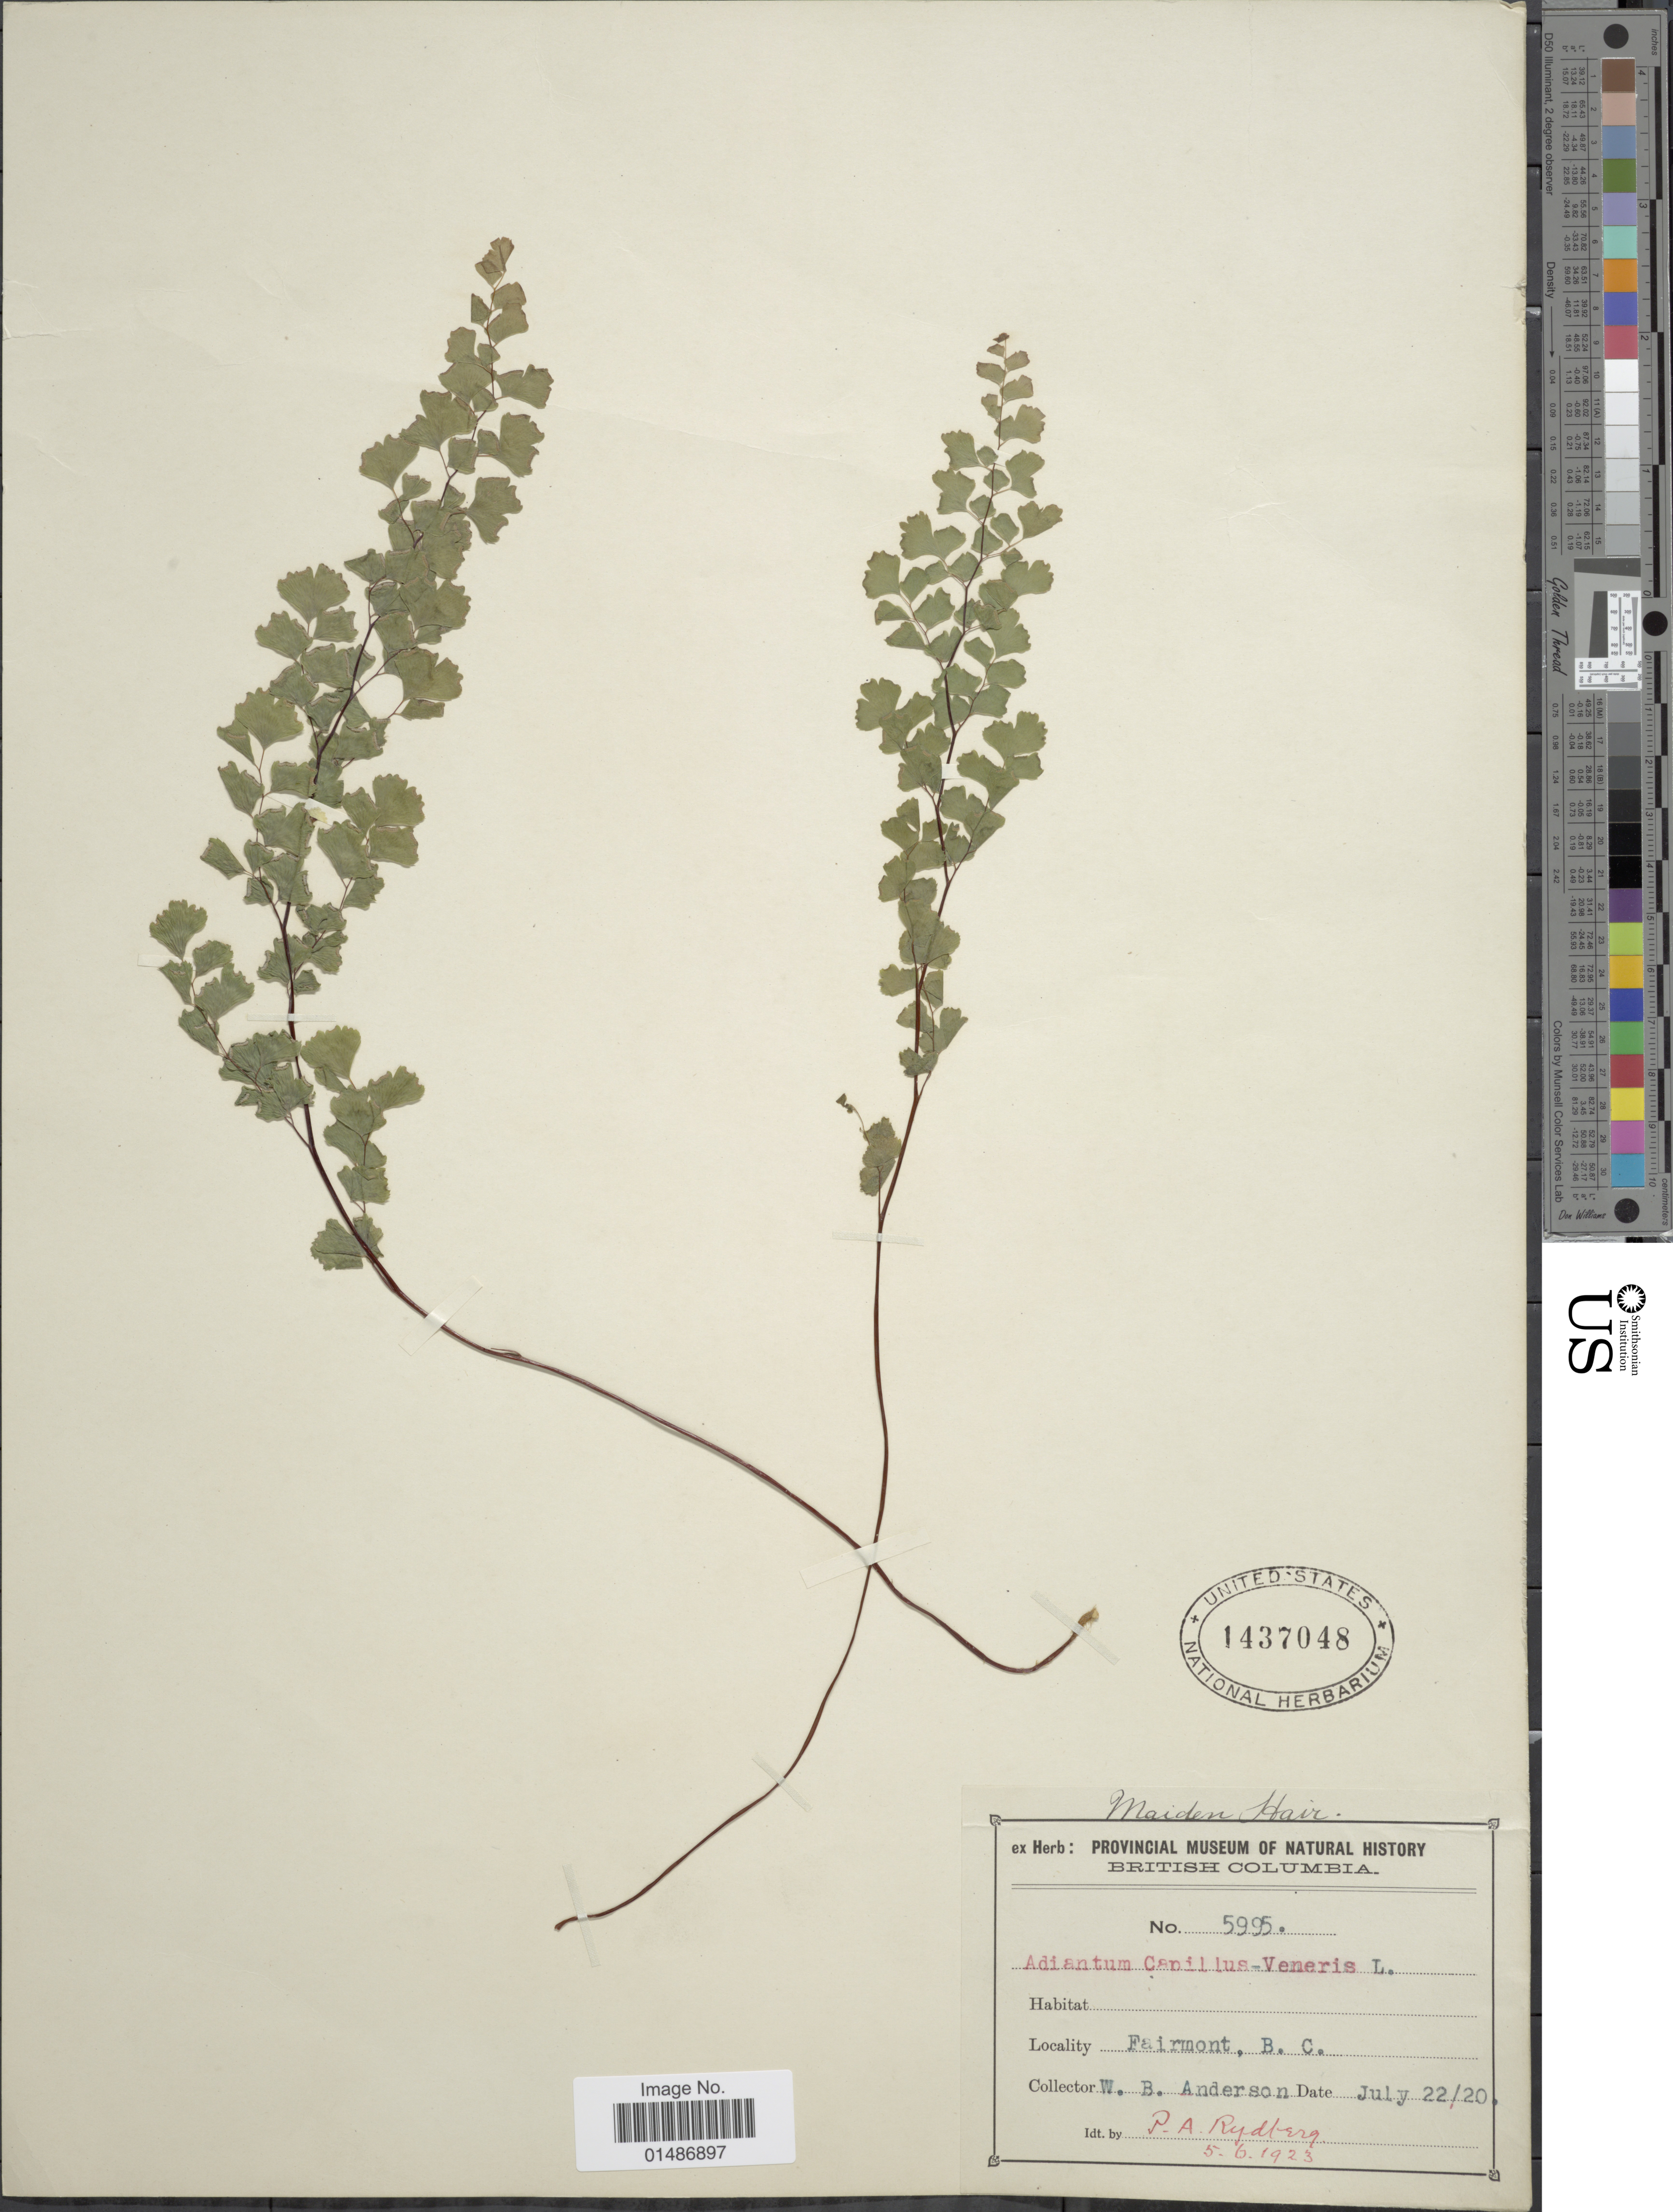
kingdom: Plantae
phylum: Tracheophyta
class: Polypodiopsida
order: Polypodiales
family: Pteridaceae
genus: Adiantum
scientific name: Adiantum capillus-veneris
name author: L.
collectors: W. Anderson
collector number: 5995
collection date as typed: Transcribed d/m/y: 22/7/20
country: Canada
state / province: British Columbia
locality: Maiden Hair. [unsure placement] Fairmont, B.C.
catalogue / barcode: US 1437048